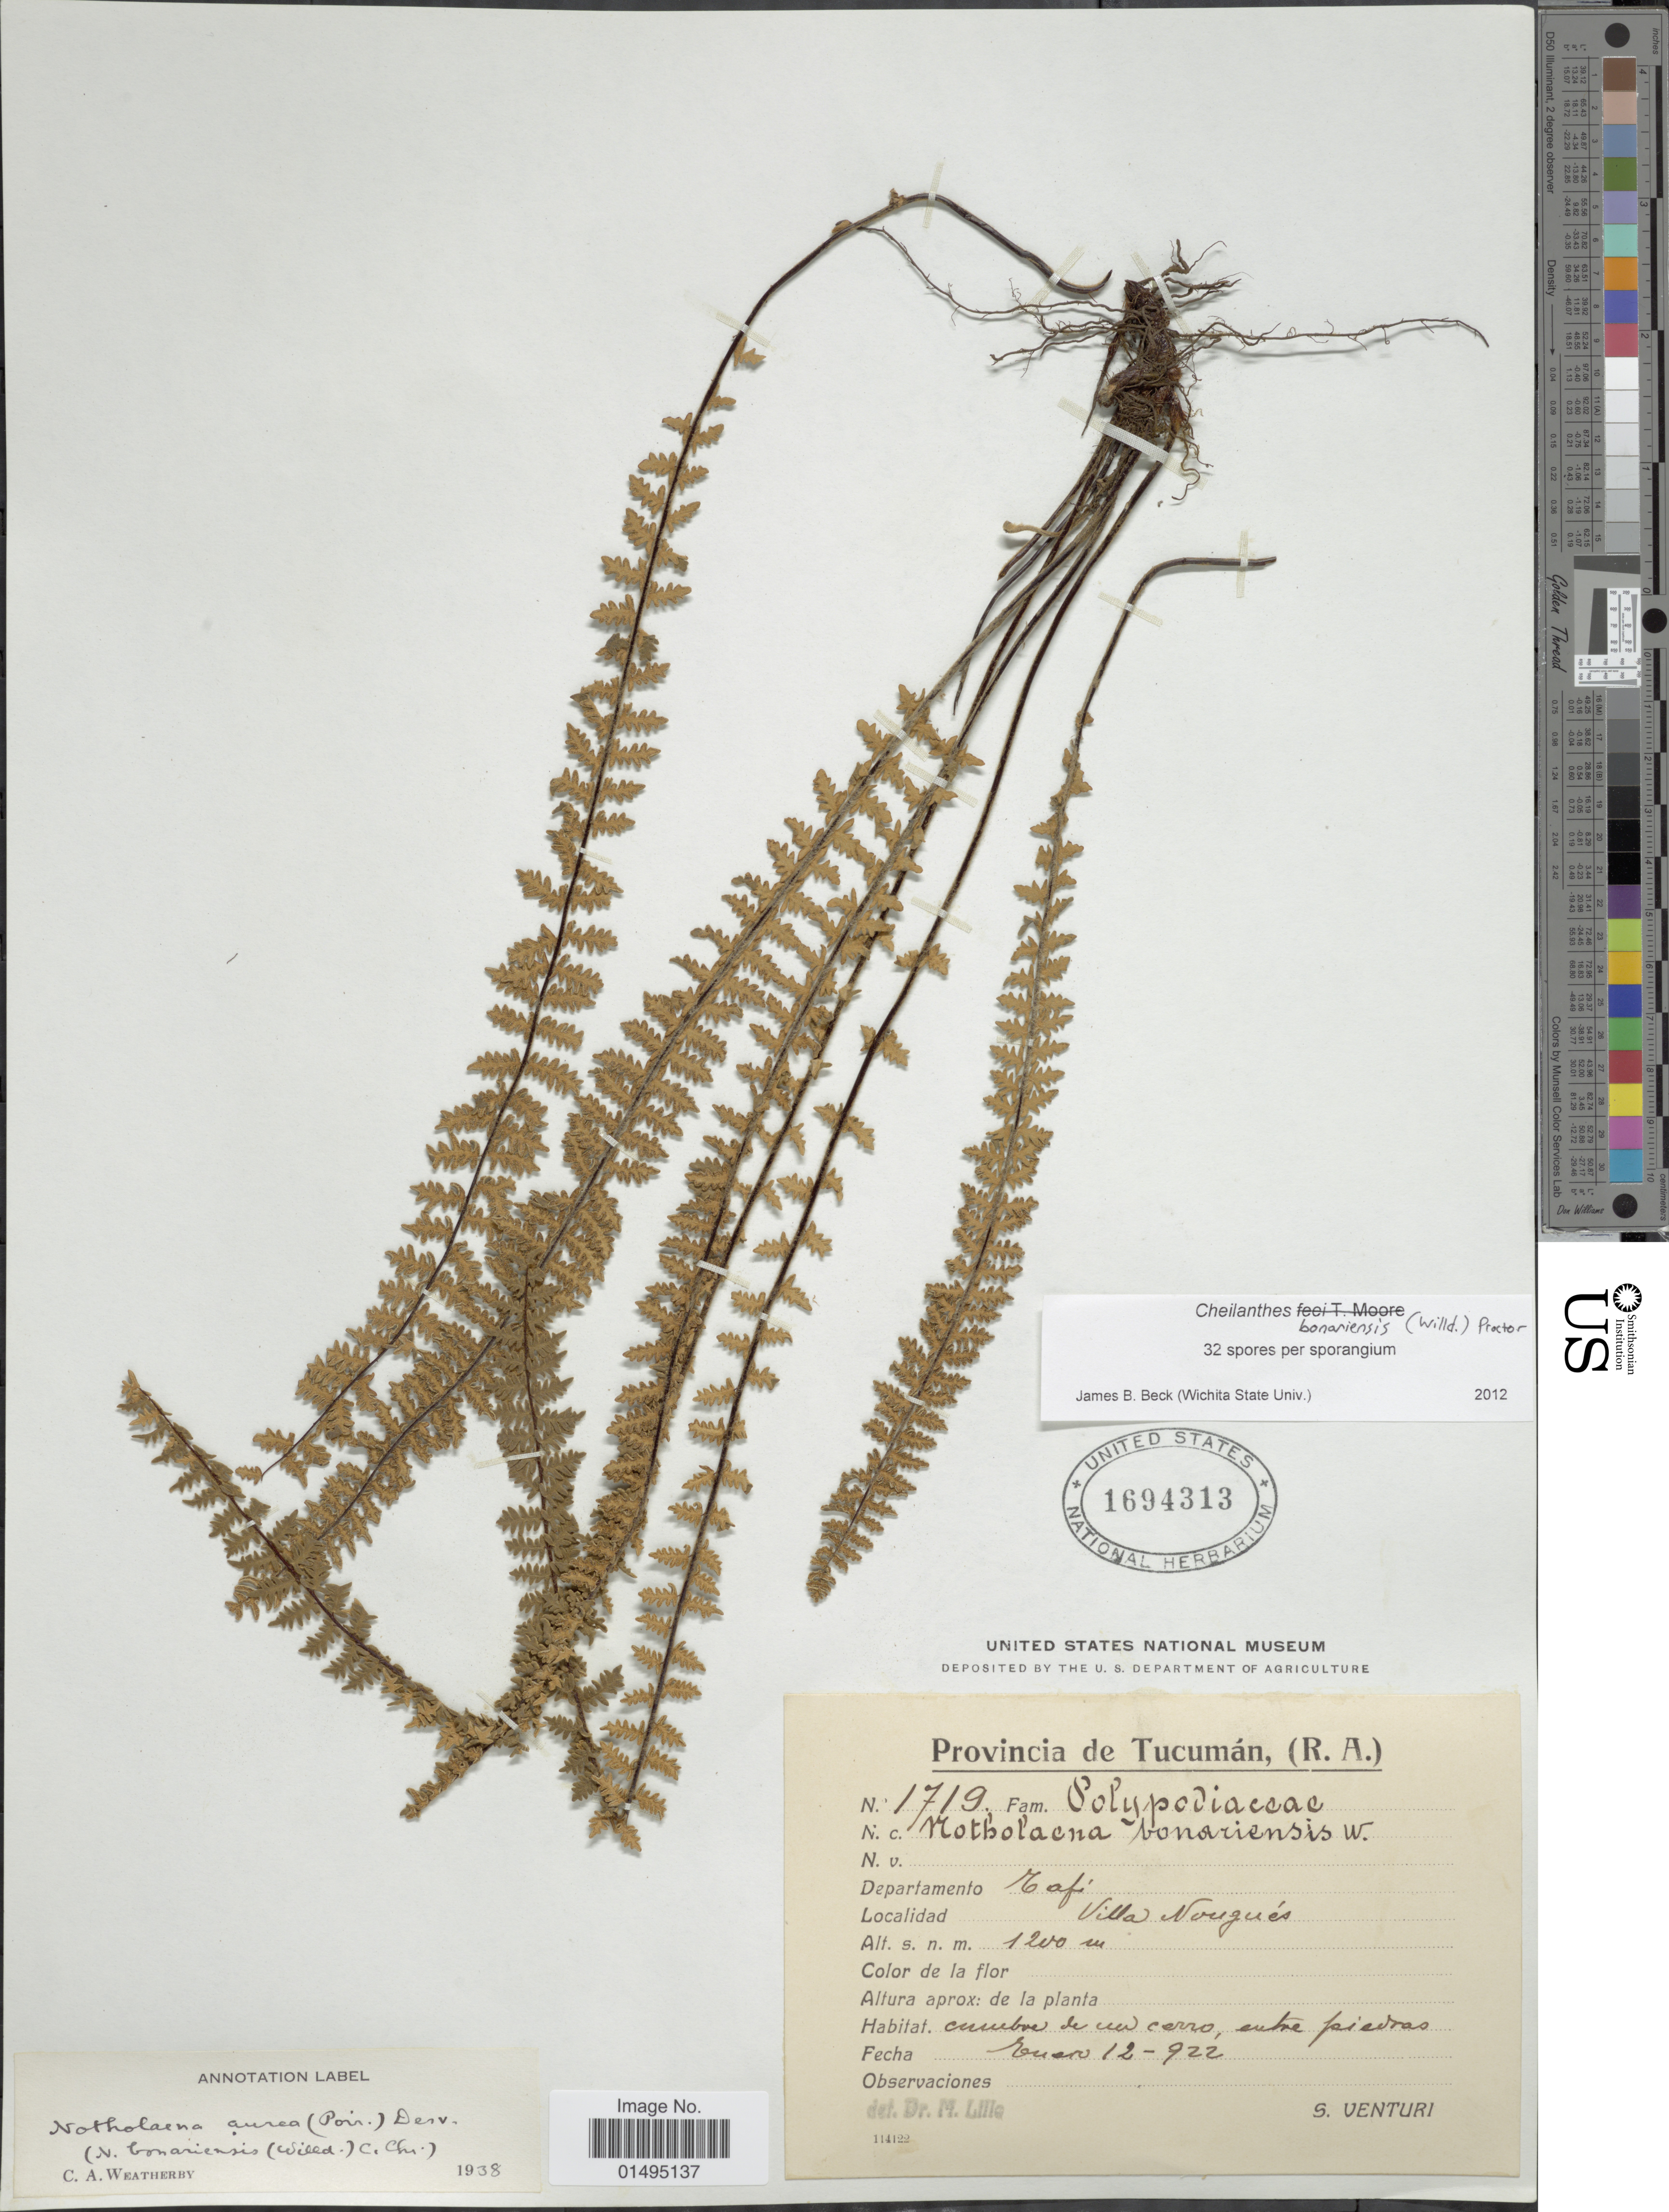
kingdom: Plantae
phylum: Tracheophyta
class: Polypodiopsida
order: Polypodiales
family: Pteridaceae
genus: Myriopteris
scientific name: Myriopteris aurea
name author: (Poir.) Grusz & Windham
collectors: S. Venturi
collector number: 1719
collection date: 1922-01-12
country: Argentina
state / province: Tucuman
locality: Provincia de Tucuman, (R.A.), Departamento Lulus. Villa Nougues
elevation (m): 1200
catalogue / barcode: US 1694313